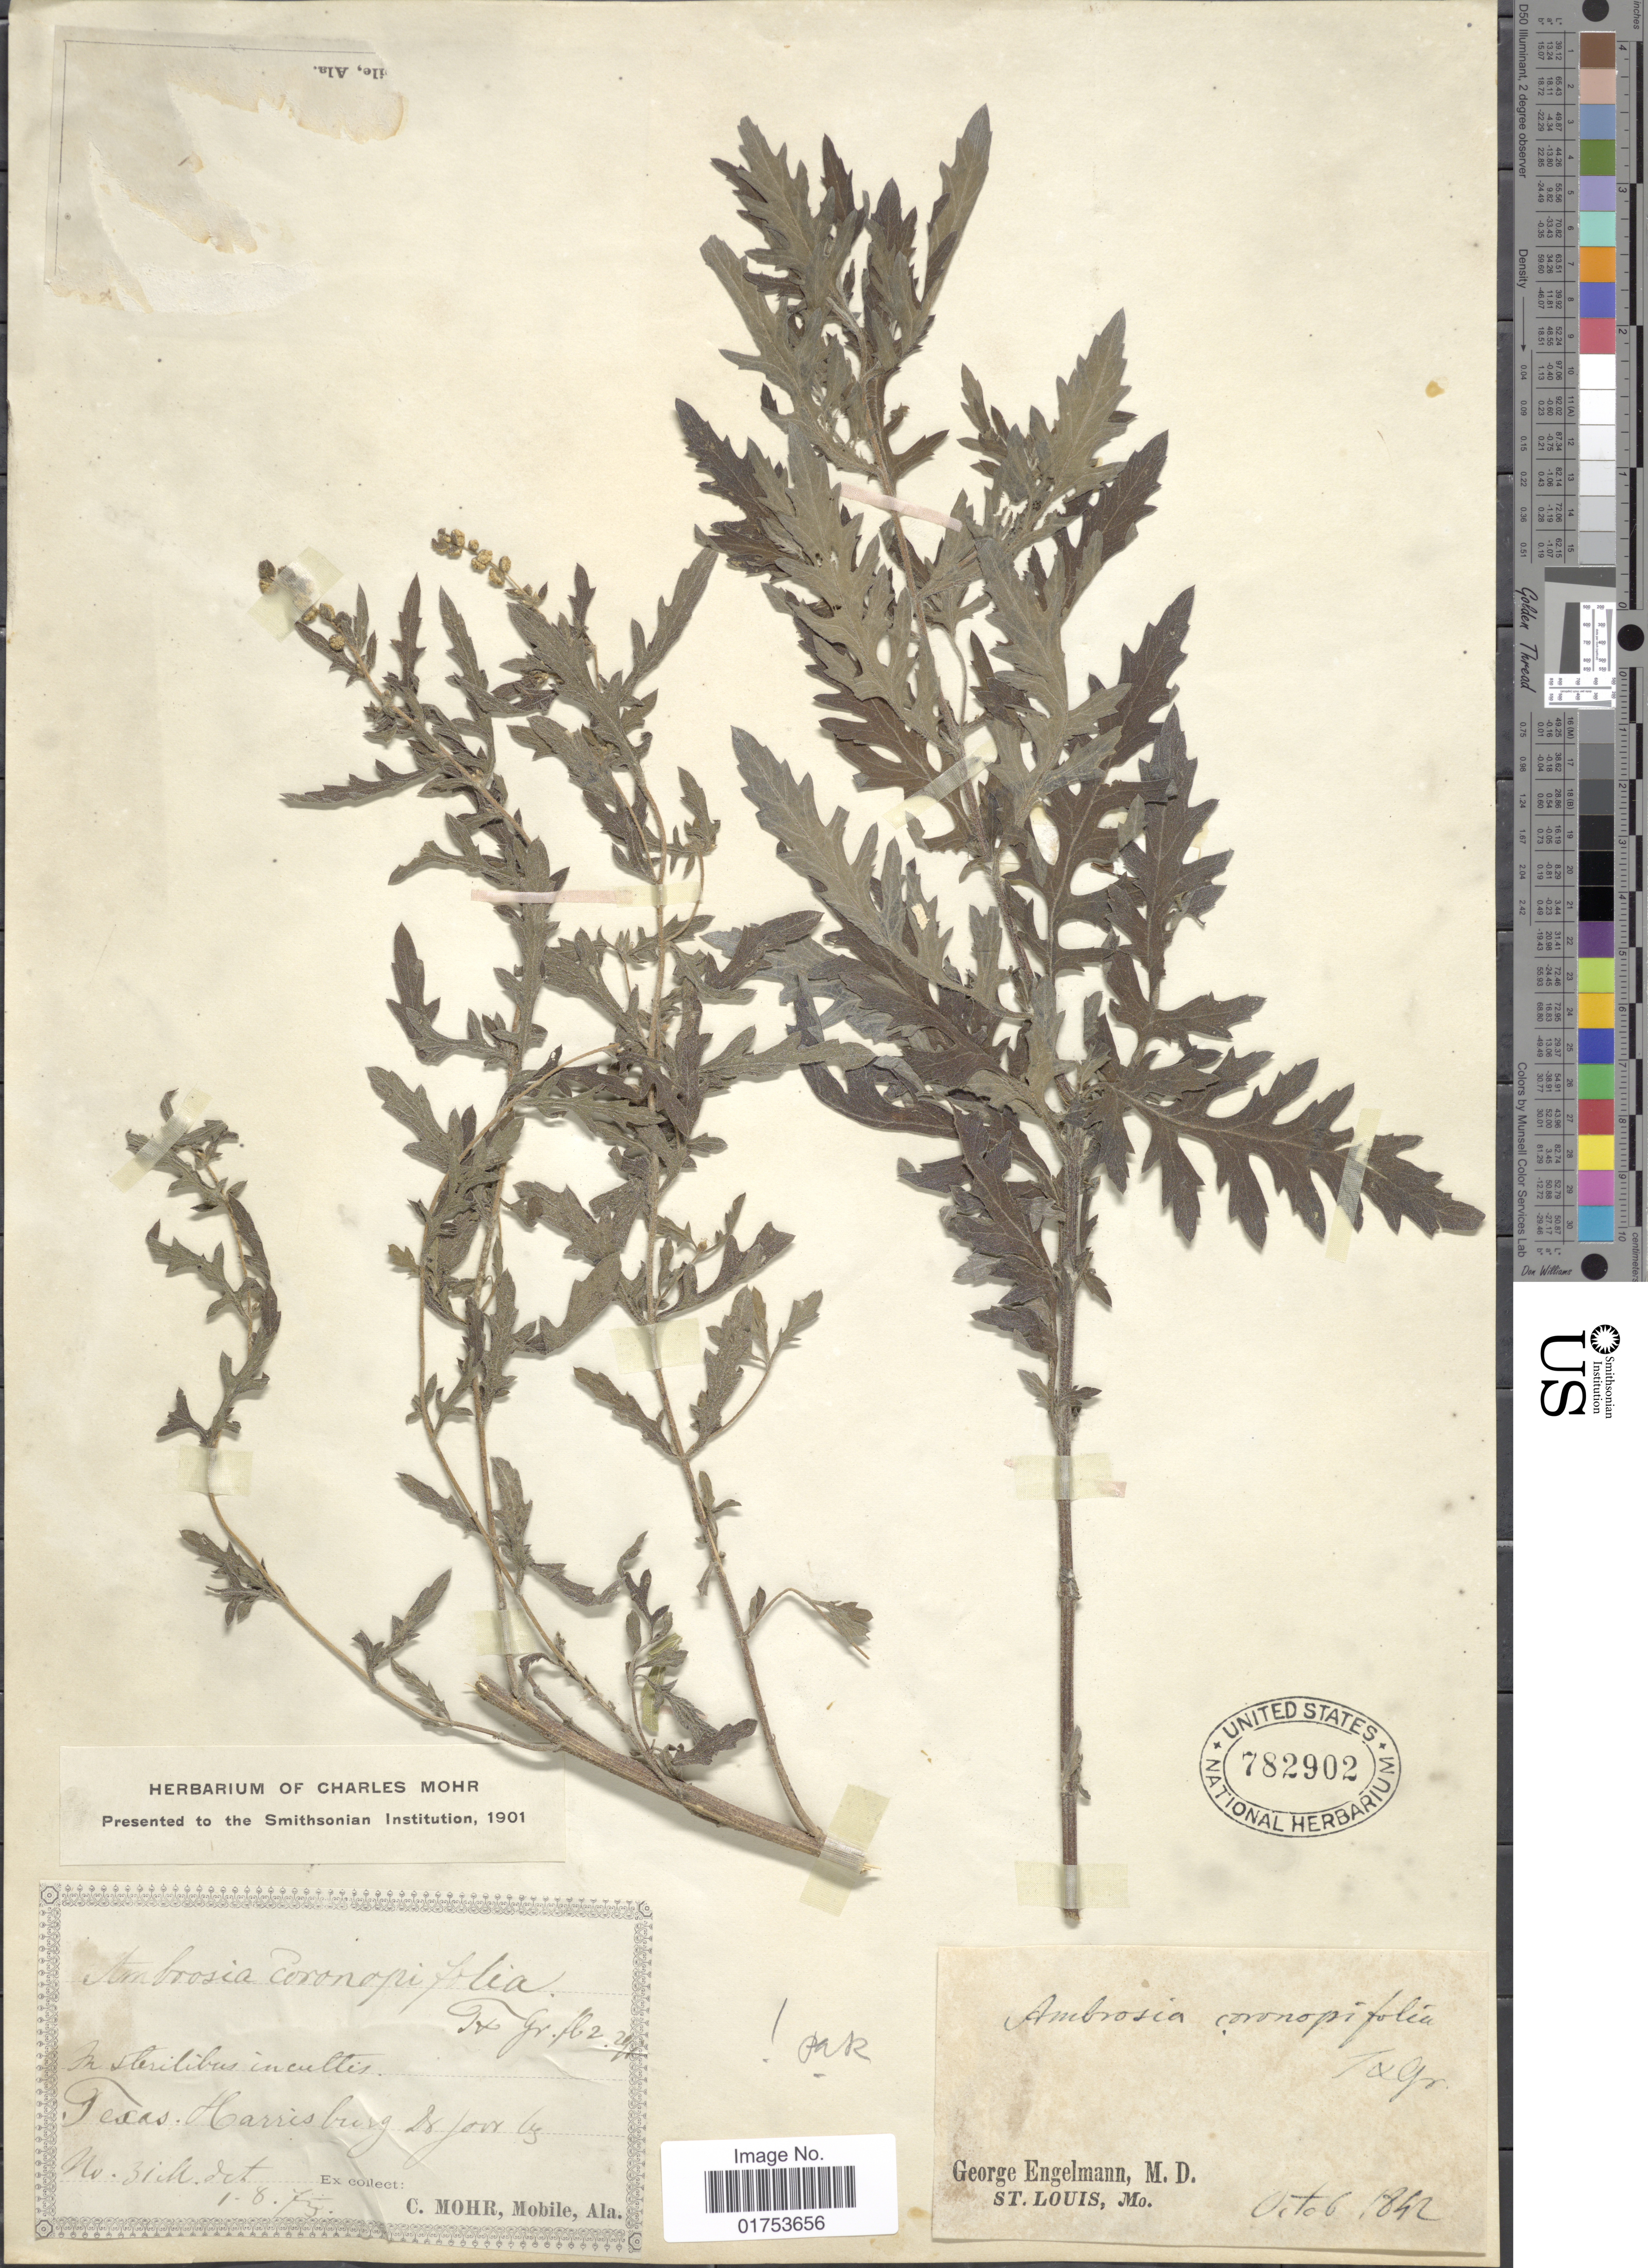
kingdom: Plantae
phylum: Tracheophyta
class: Magnoliopsida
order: Asterales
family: Asteraceae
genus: Ambrosia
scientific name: Ambrosia psilostachya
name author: DC.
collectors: Mohr, C. T. (herbarium)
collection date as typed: Transcribed d/m/y: 8/1/75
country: United States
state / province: Texas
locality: Harrisburg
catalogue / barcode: US 782902-2